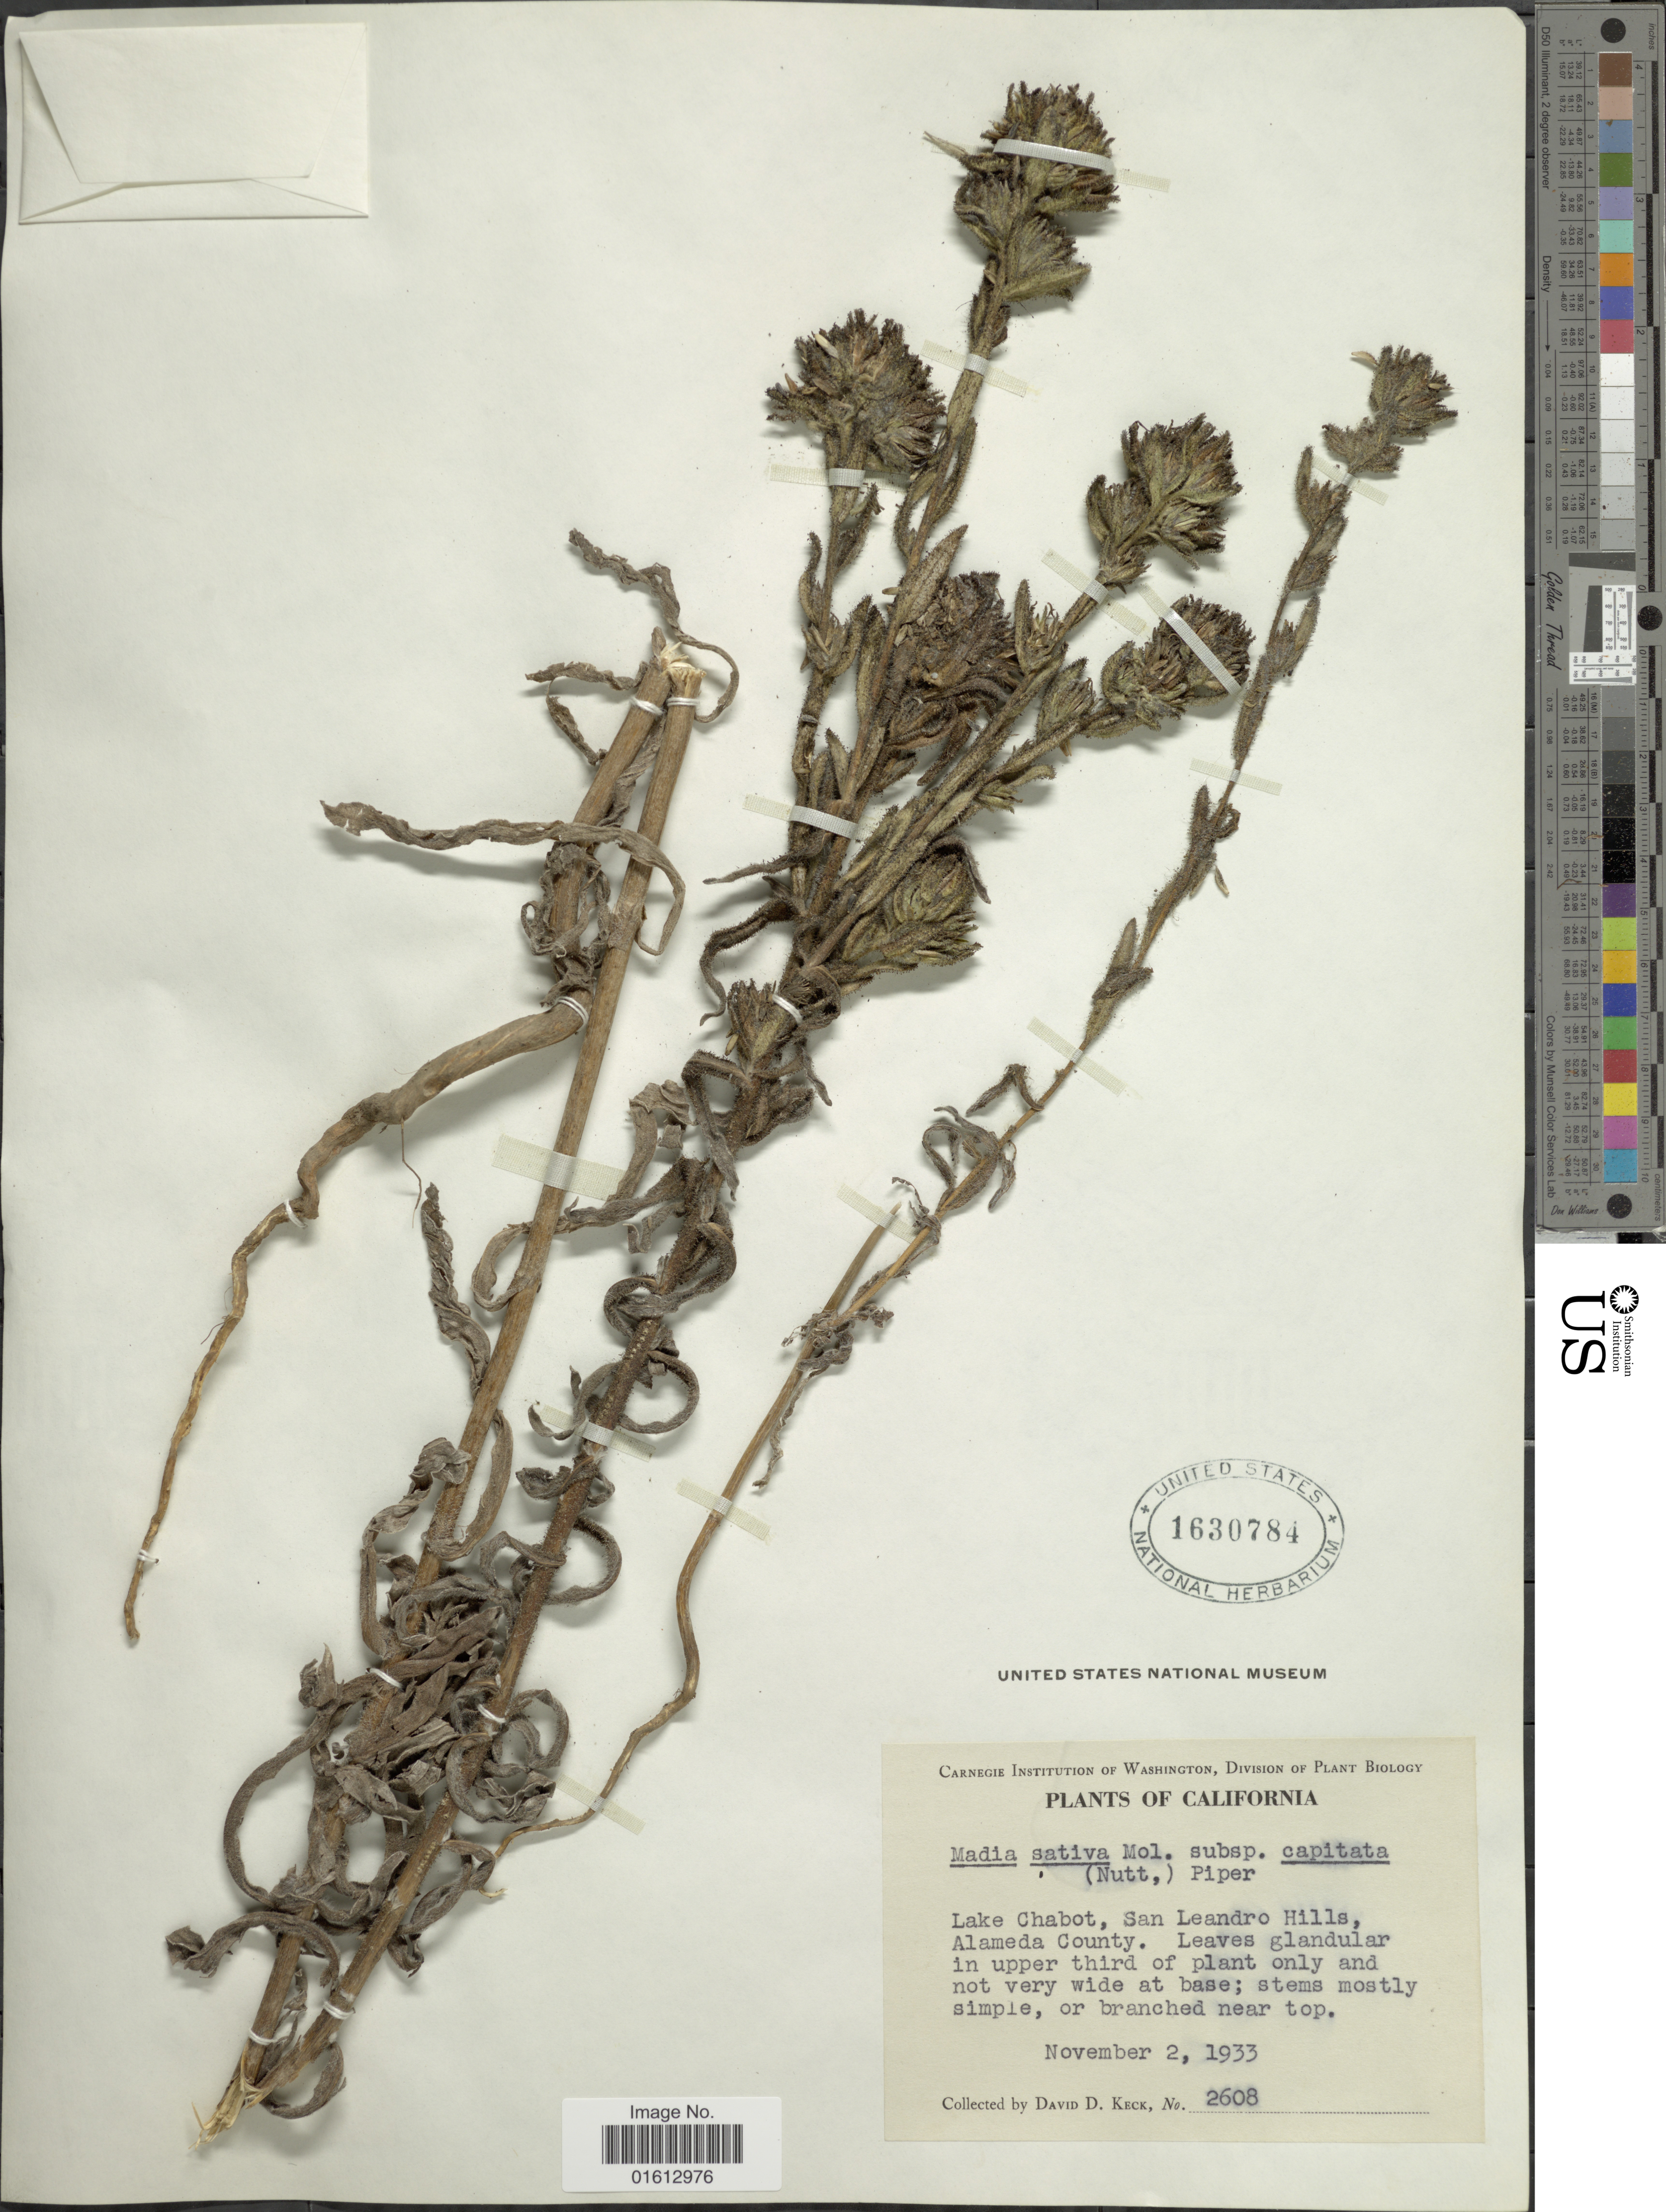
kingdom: Plantae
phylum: Tracheophyta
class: Magnoliopsida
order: Asterales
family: Asteraceae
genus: Madia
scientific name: Madia sativa subsp. capitata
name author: (Nutt.) Piper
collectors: D. D. Keck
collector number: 2608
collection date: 1933-11-02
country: United States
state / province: California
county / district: Alameda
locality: California, Lake Chabot, San Leandro Hills, Alameda County.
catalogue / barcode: US 1630784